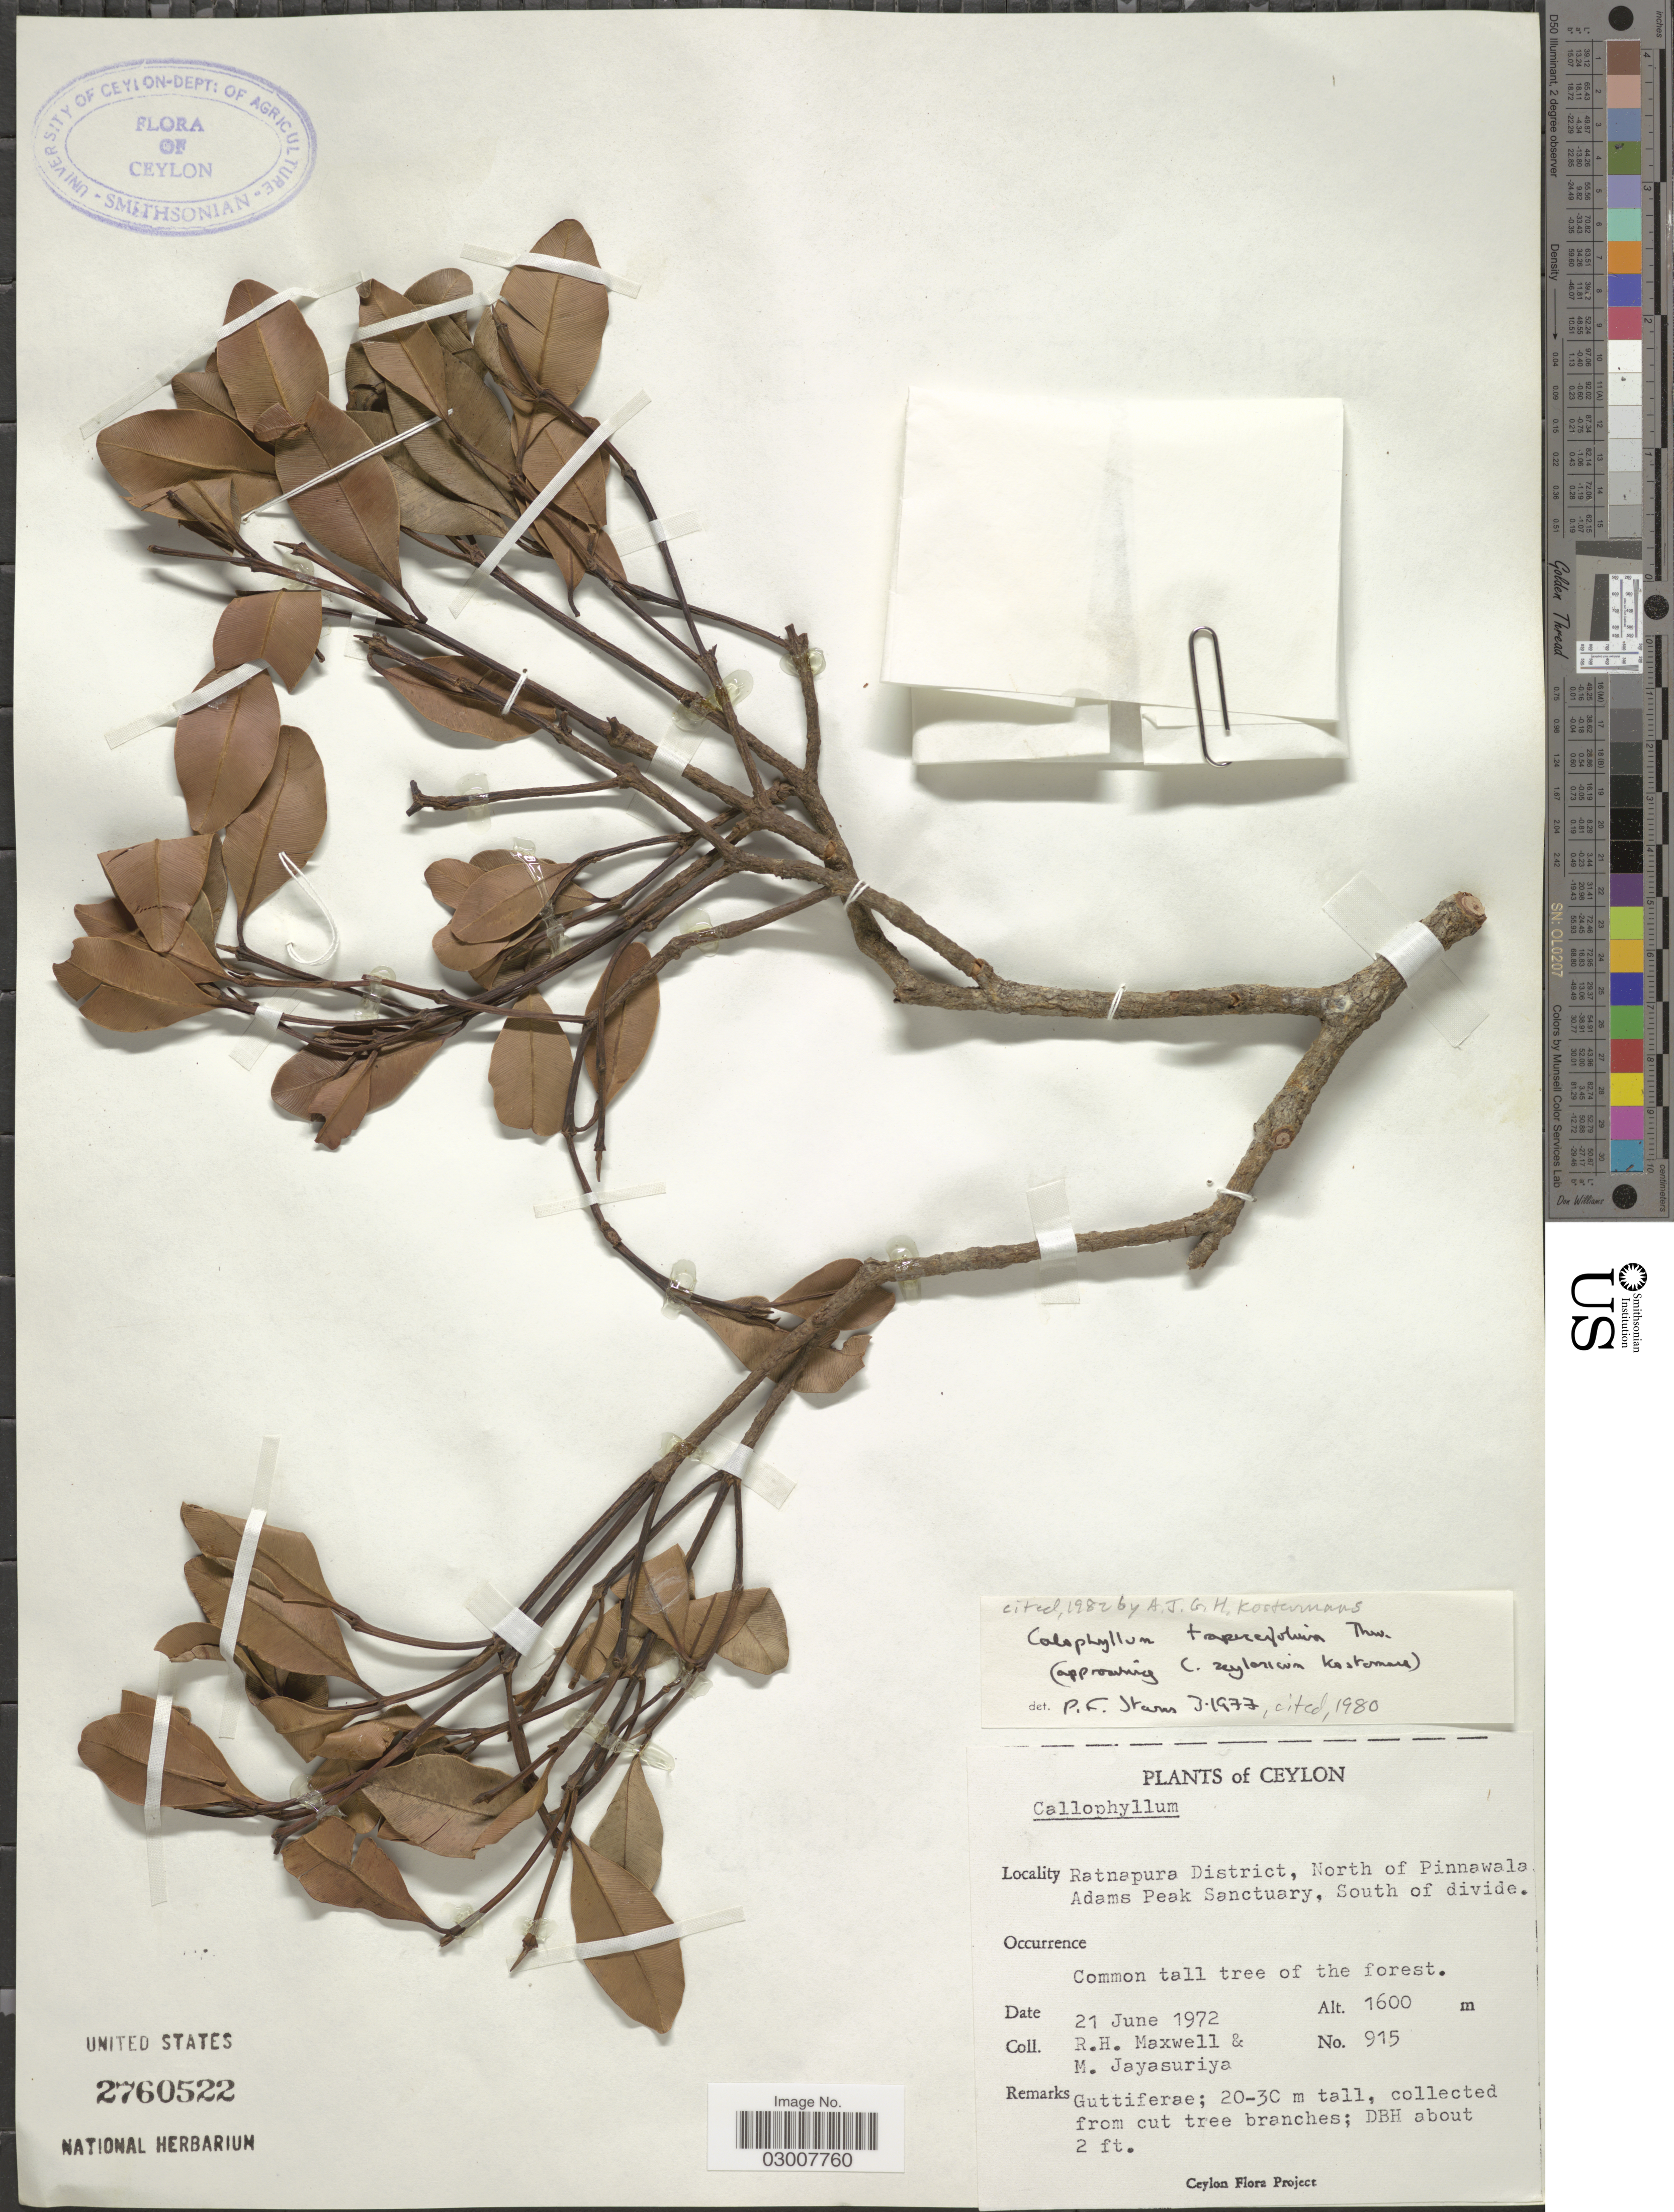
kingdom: Plantae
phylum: Tracheophyta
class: Magnoliopsida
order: Malpighiales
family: Calophyllaceae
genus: Calophyllum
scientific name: Calophyllum trapezifolium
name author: Thwaites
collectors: R. Maxwell & M. Jayasuriya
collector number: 915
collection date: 1972-06-21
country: Sri Lanka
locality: Ceylon. Ratnapura District, North of Pinnawala Adams Peak Sanctuary, South of divide.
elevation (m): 1600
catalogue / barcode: US 2760522